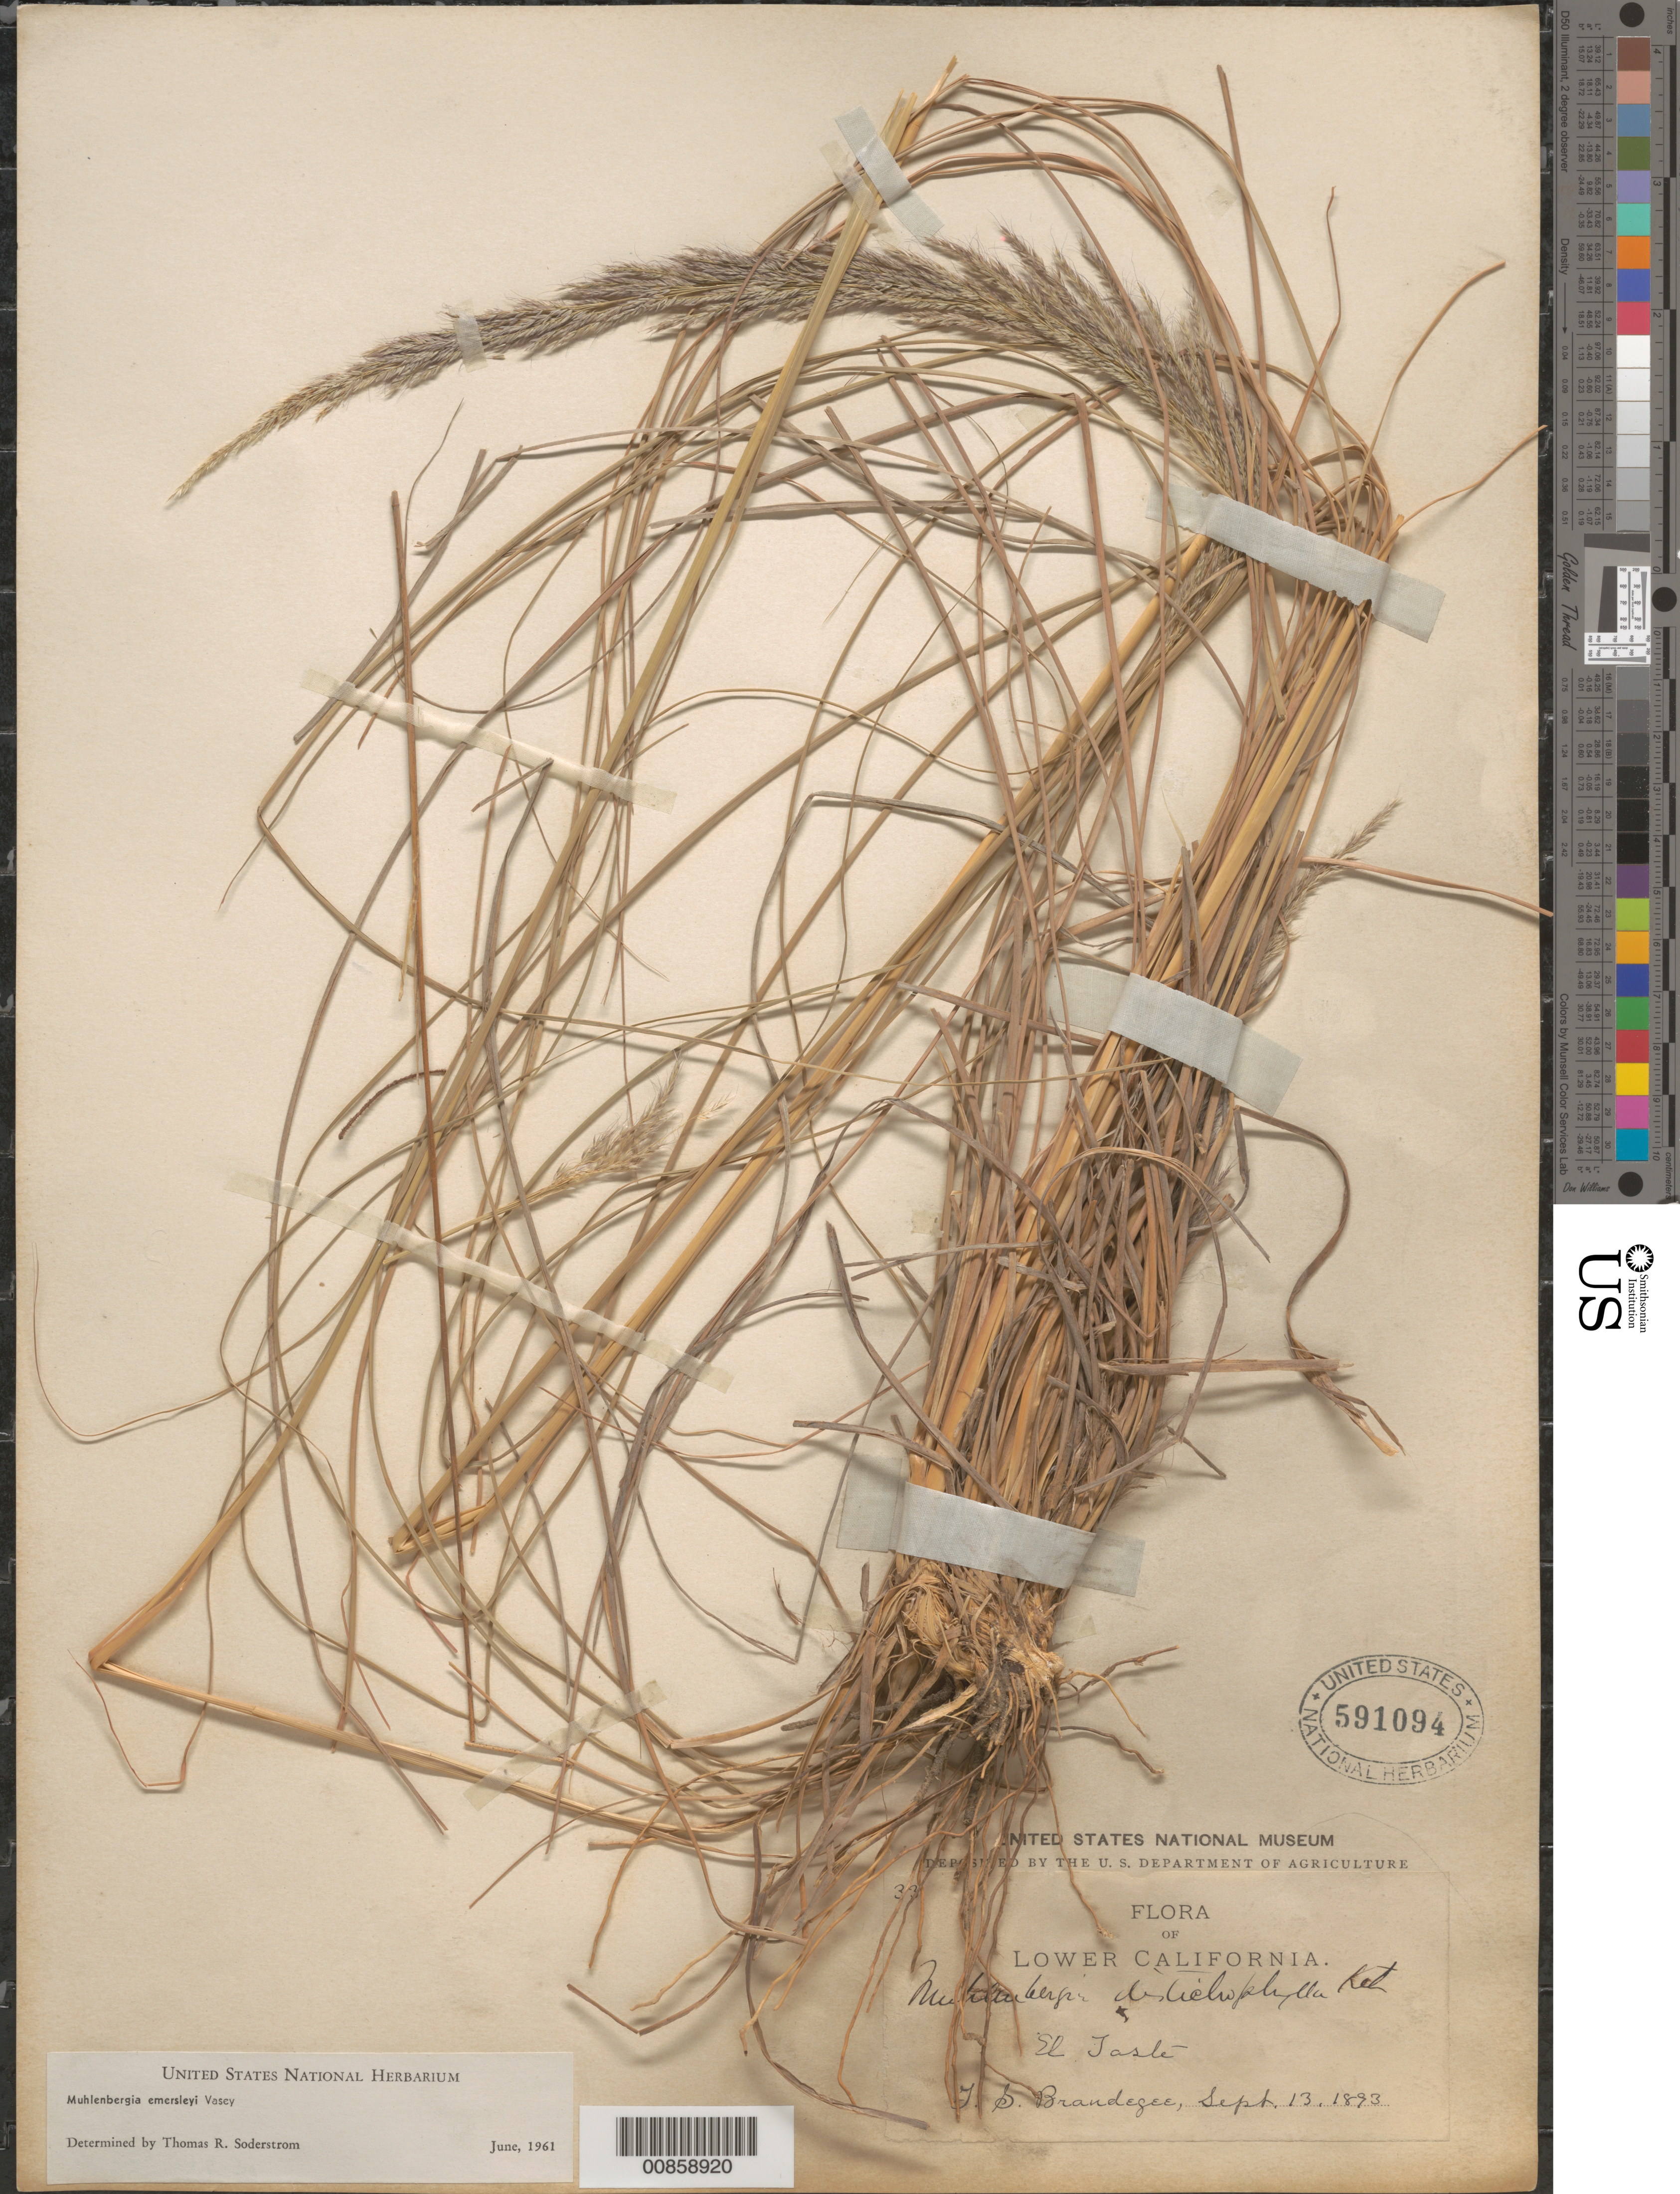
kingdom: Plantae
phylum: Tracheophyta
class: Liliopsida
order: Poales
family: Poaceae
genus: Muhlenbergia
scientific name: Muhlenbergia emersleyi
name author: Vasey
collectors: T. S. Brandegee (herbarium)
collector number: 3!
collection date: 1893-09-13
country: Mexico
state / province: Baja California Sur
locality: Lower California. El Taste.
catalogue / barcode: US 591094